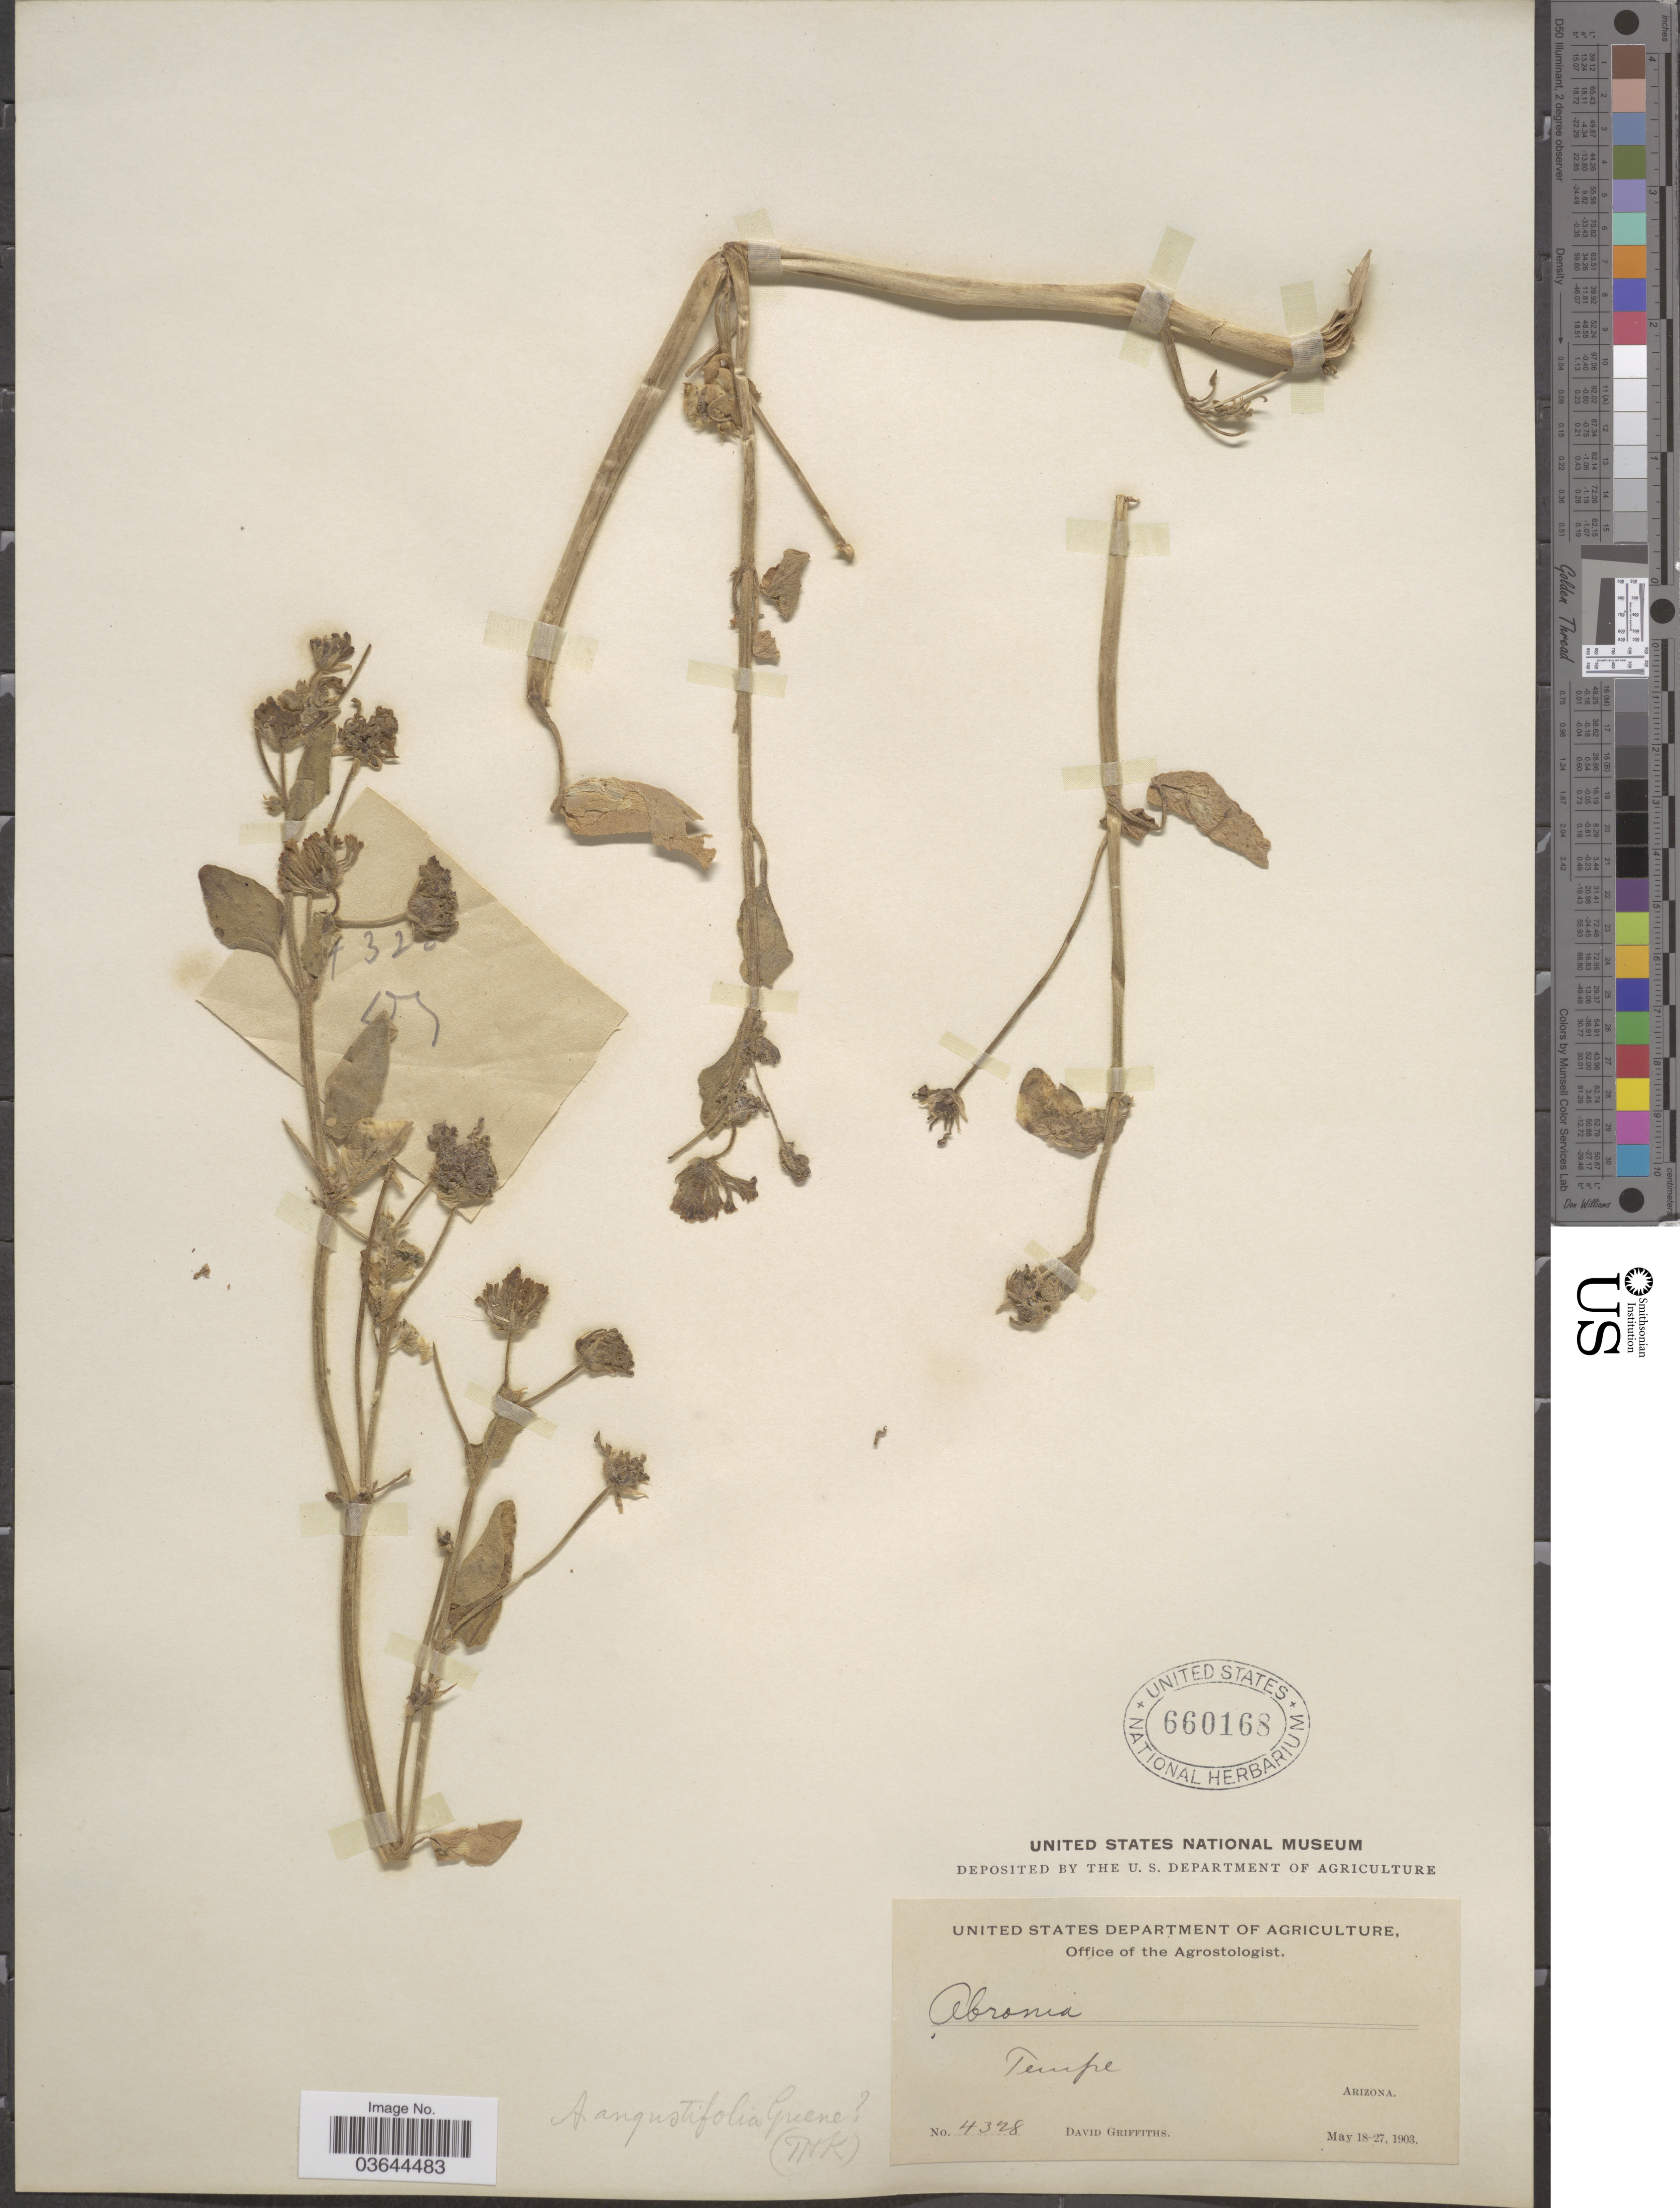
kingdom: Plantae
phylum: Tracheophyta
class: Magnoliopsida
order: Caryophyllales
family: Nyctaginaceae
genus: Abronia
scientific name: Abronia angustifolia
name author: Greene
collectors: D. Griffiths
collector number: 4328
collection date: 1903-05-18/1903-05-27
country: United States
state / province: Arizona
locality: Tempe.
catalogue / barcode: US 660168